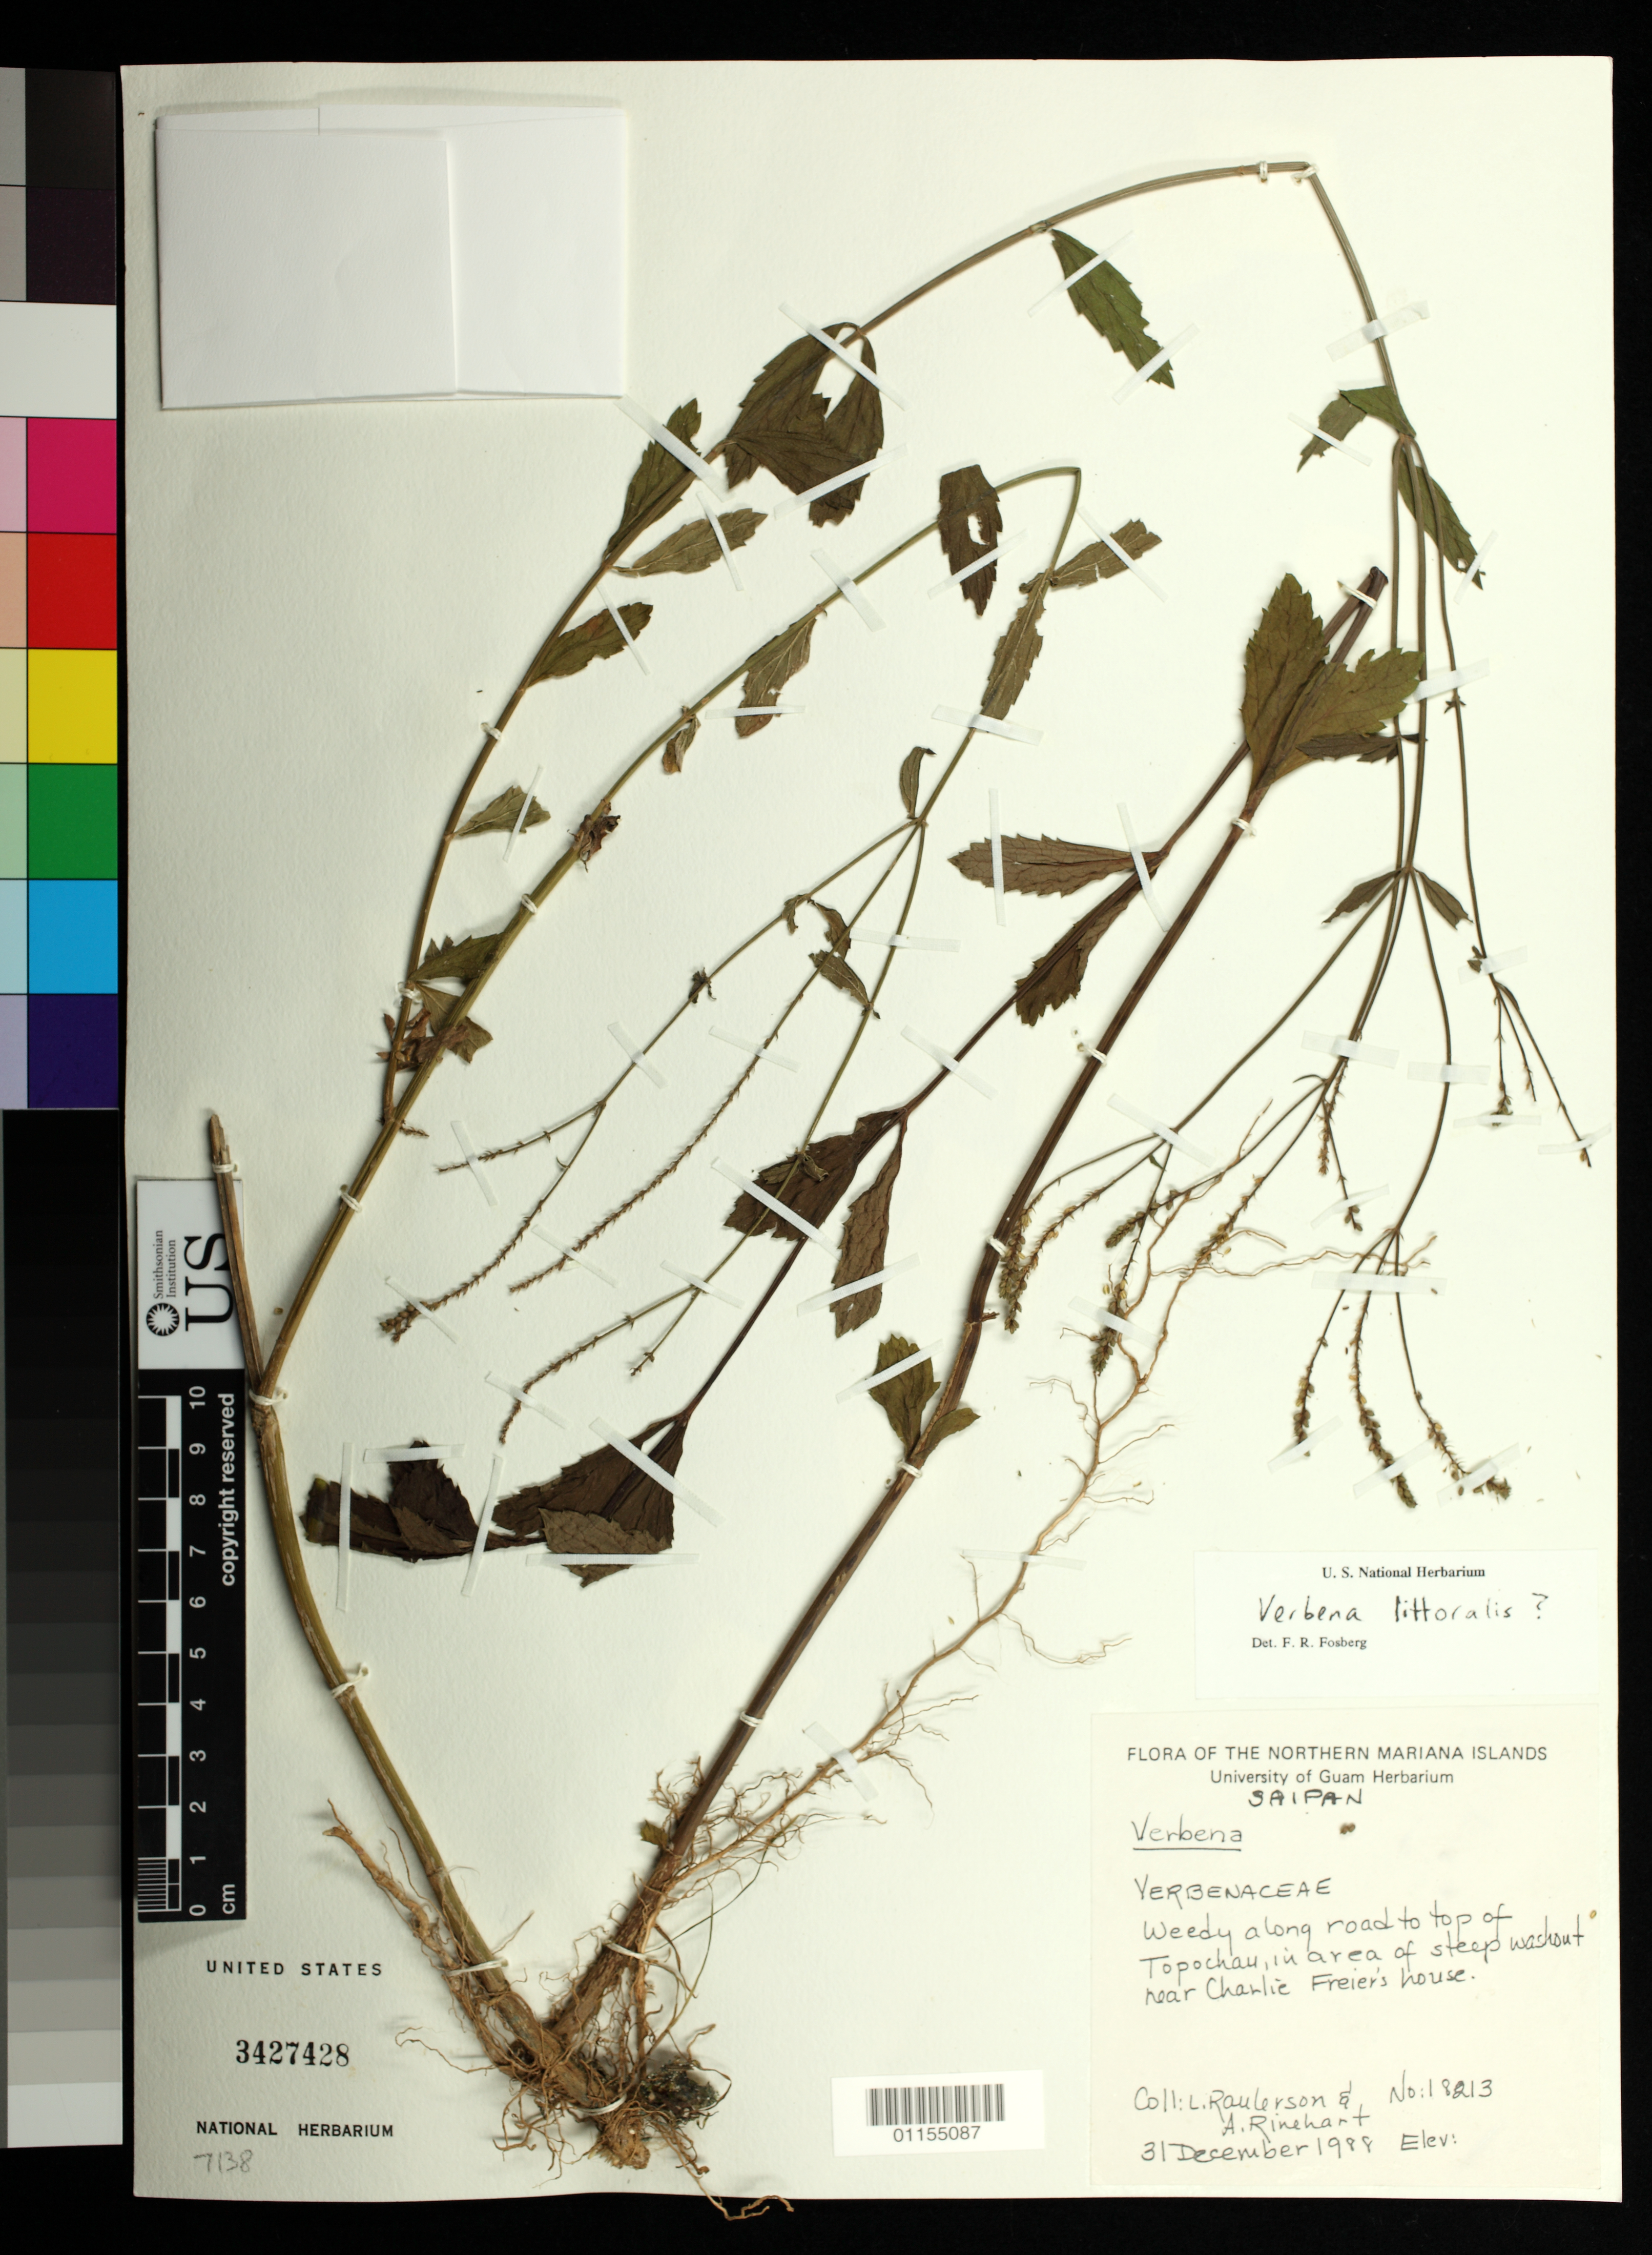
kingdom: Plantae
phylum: Tracheophyta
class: Magnoliopsida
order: Lamiales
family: Verbenaceae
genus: Verbena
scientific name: Verbena litoralis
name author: Kunth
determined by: Fosberg, F. R.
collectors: L. Raulerson & A. Rinehart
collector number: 18213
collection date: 1988-12-31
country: Northern Mariana Islands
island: Saipan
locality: Along road to top of Topochau, in area of steep washout near Charlie Freier's house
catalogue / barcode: US 3427428